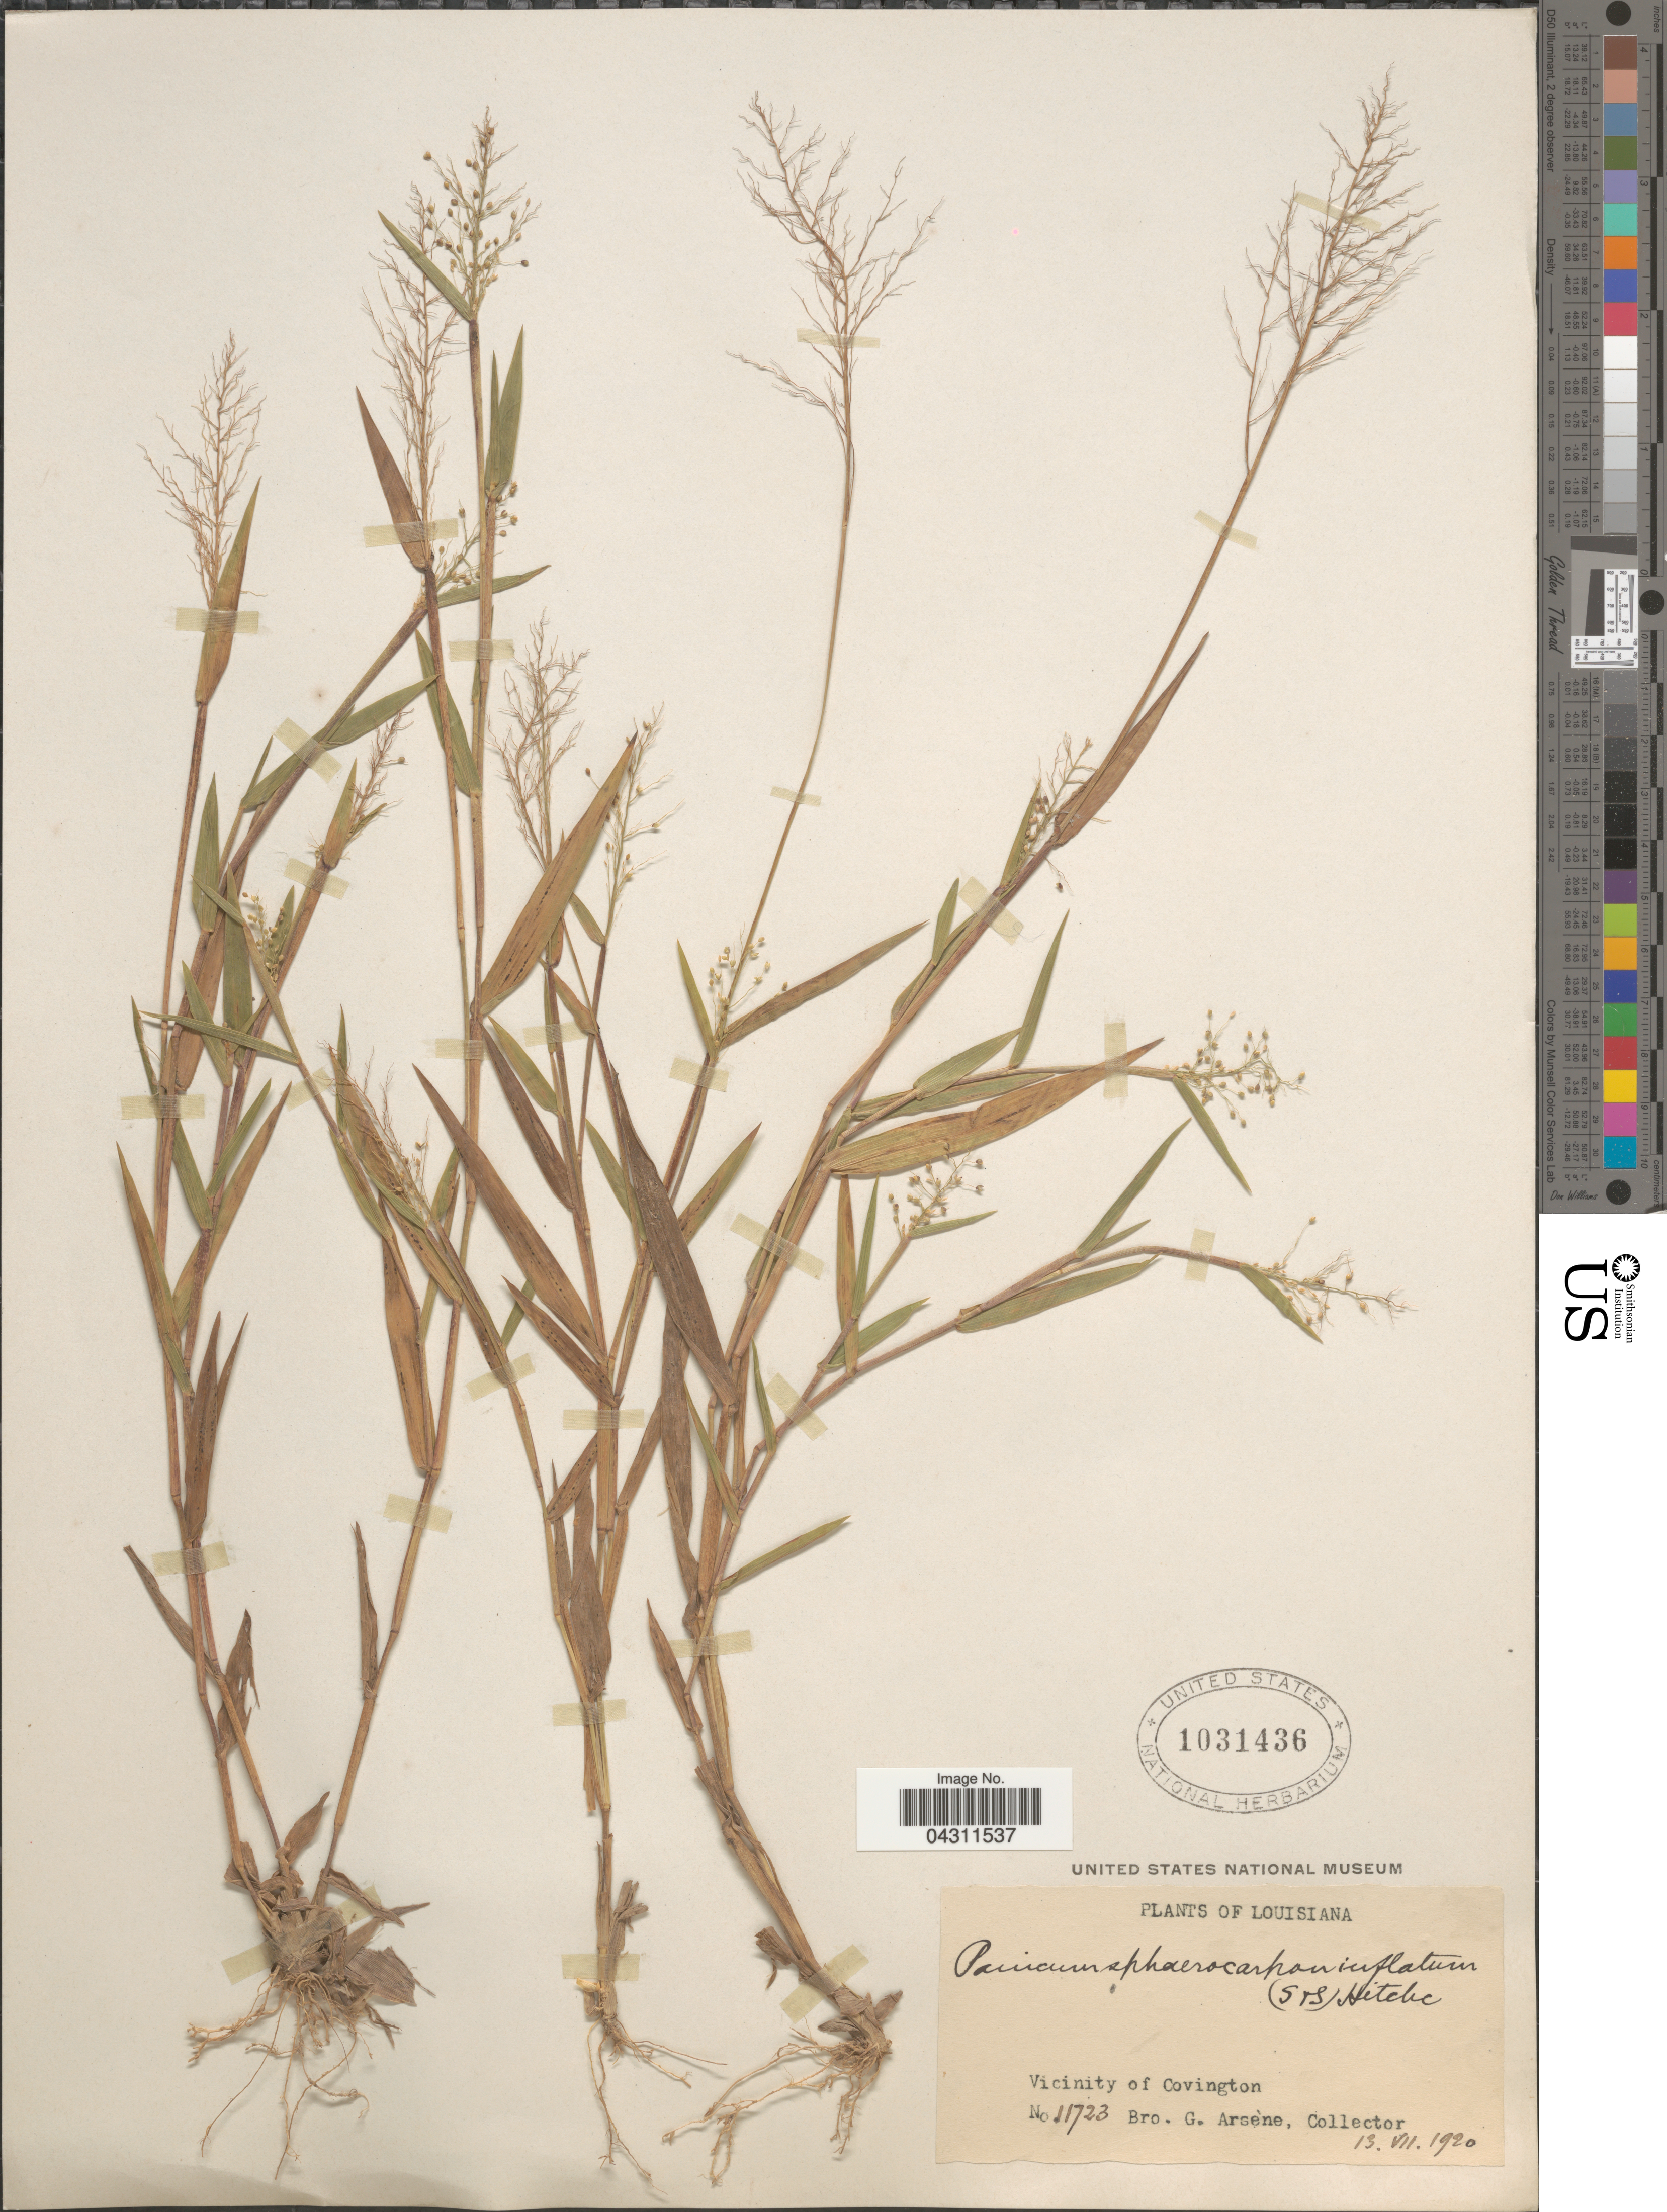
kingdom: Plantae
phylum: Tracheophyta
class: Liliopsida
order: Poales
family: Poaceae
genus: Dichanthelium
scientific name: Dichanthelium sphaerocarpon var. sphaerocarpon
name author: (Elliott) Gould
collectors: Bro. G. Arsène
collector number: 11723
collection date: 1920-07-13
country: United States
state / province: Louisiana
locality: Vicinity of Covington.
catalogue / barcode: US 1031436